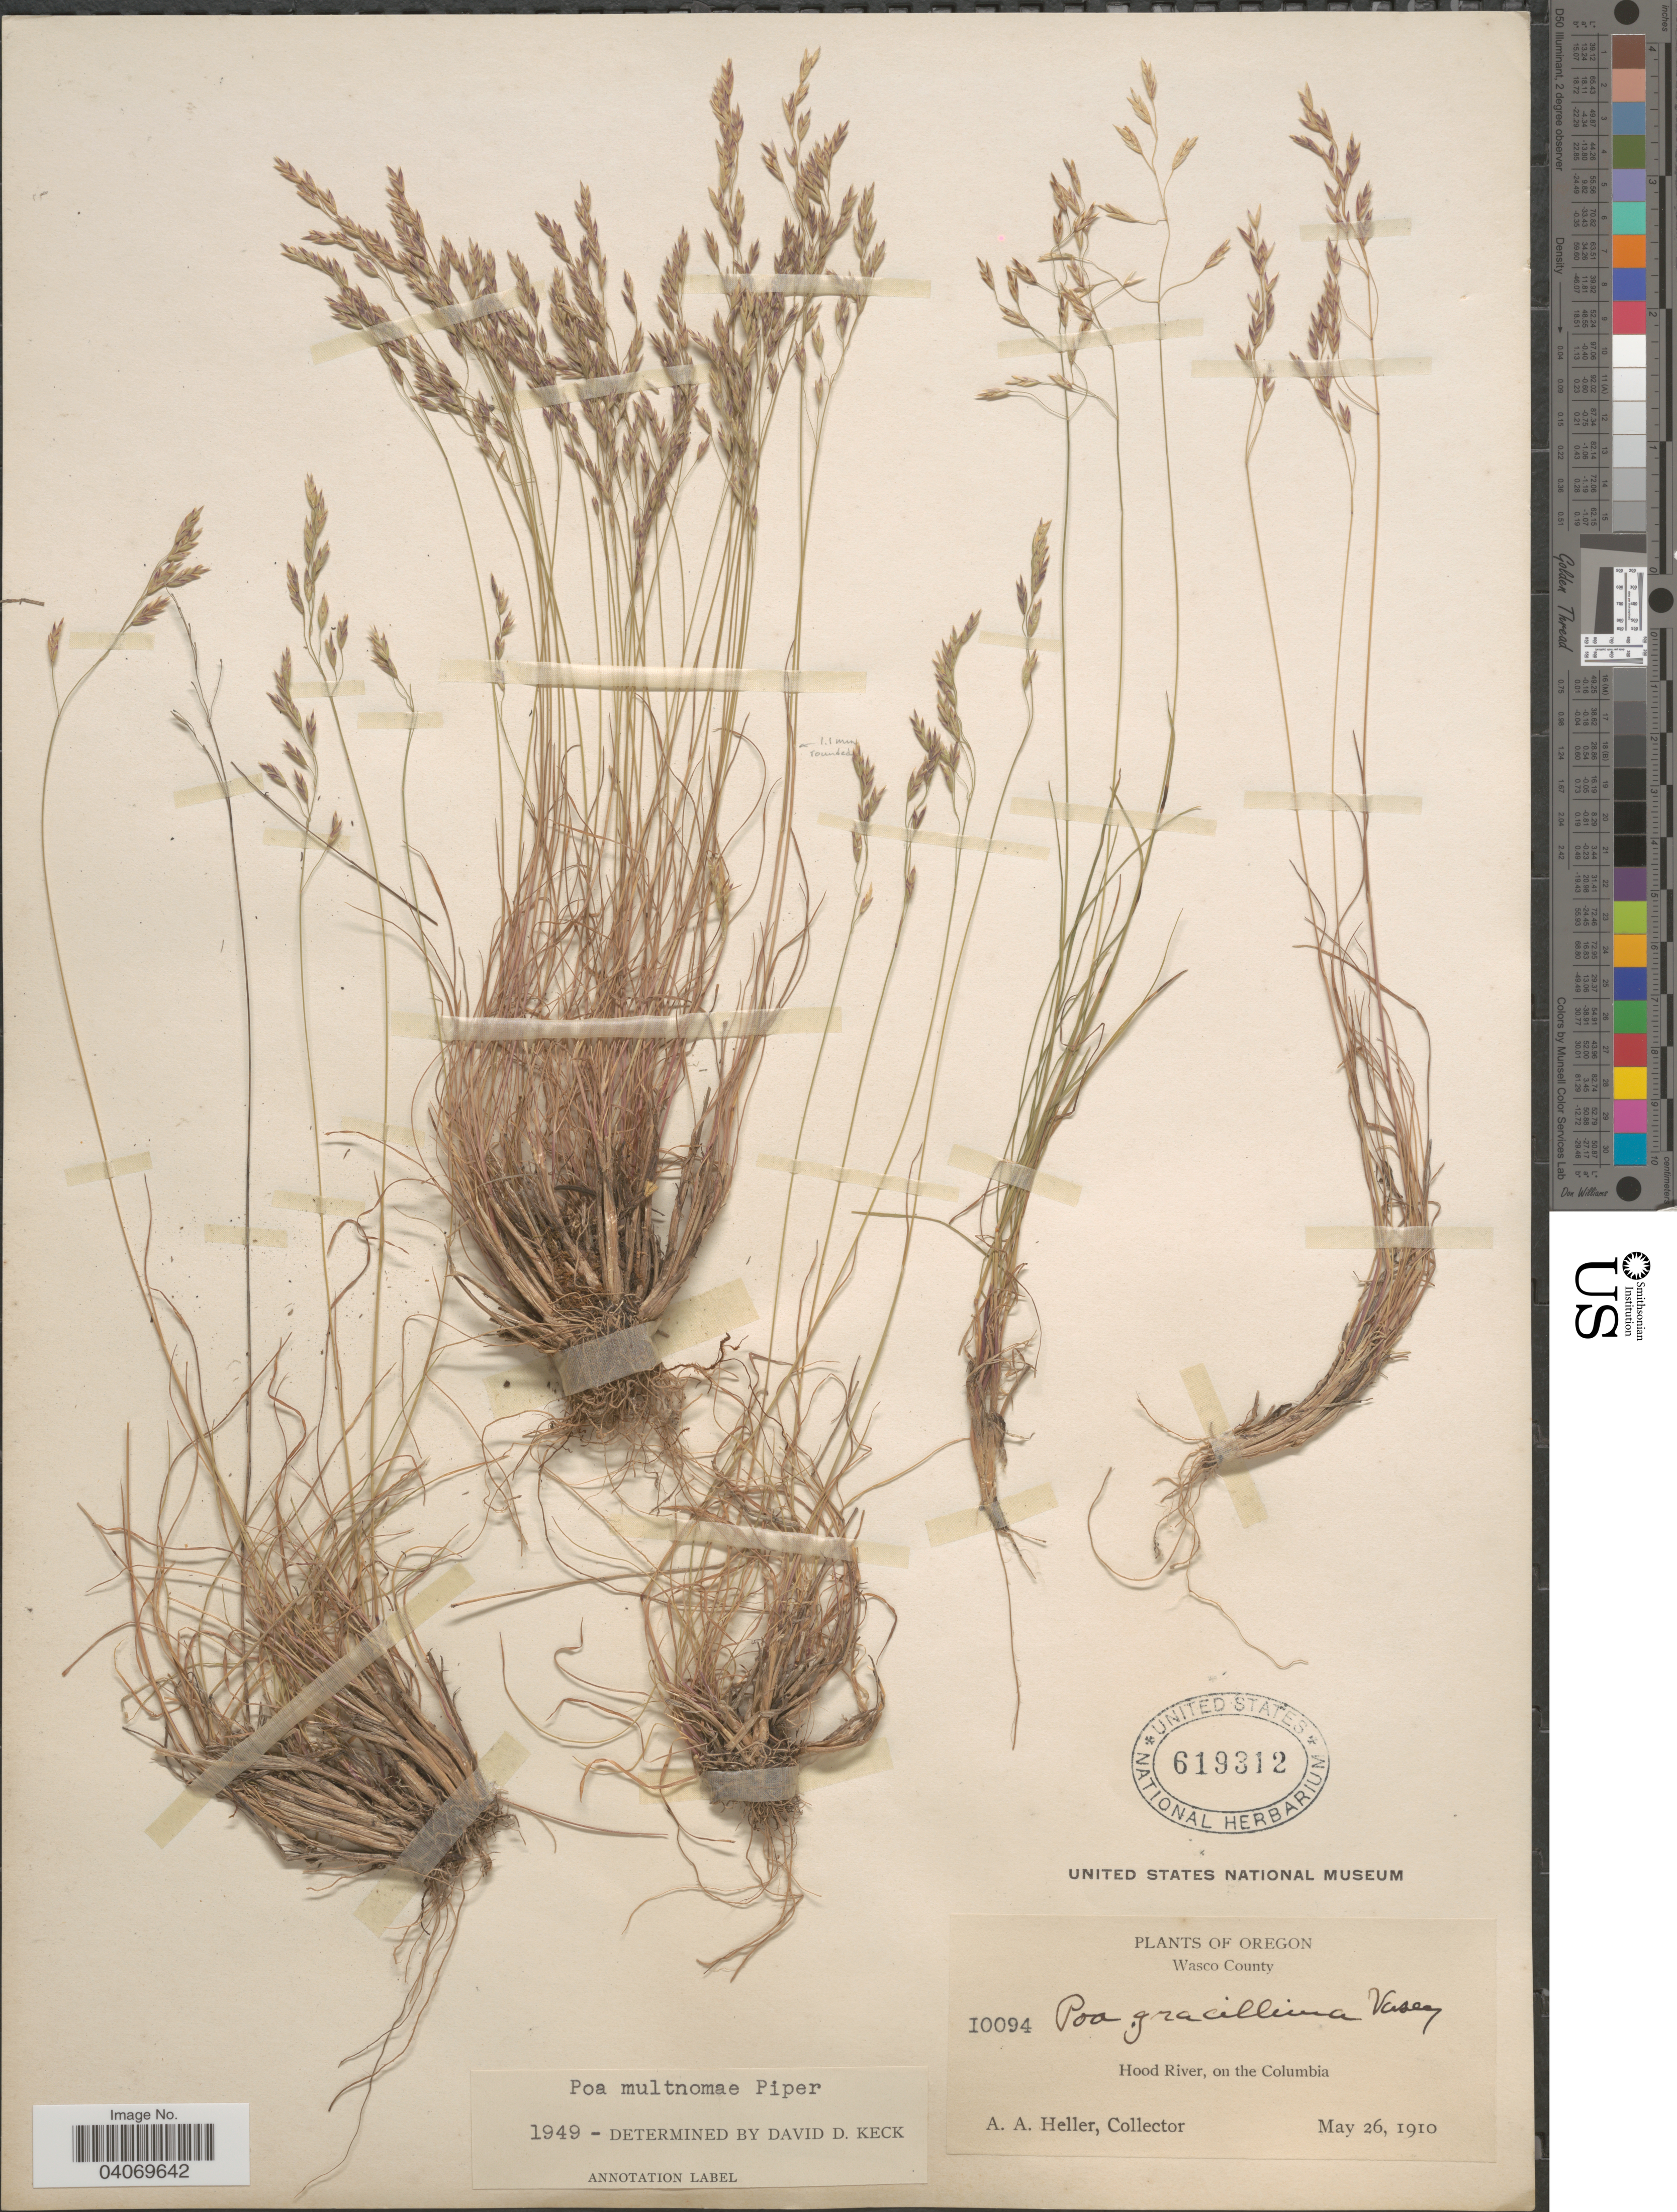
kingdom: Plantae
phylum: Tracheophyta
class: Liliopsida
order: Poales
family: Poaceae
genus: Poa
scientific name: Poa x multnomae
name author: Piper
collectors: A. A. Heller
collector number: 10094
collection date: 1910-05-26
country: United States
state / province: Oregon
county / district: Wasco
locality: Wasco County. Hood River, on the Columbia.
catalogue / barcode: US 619312